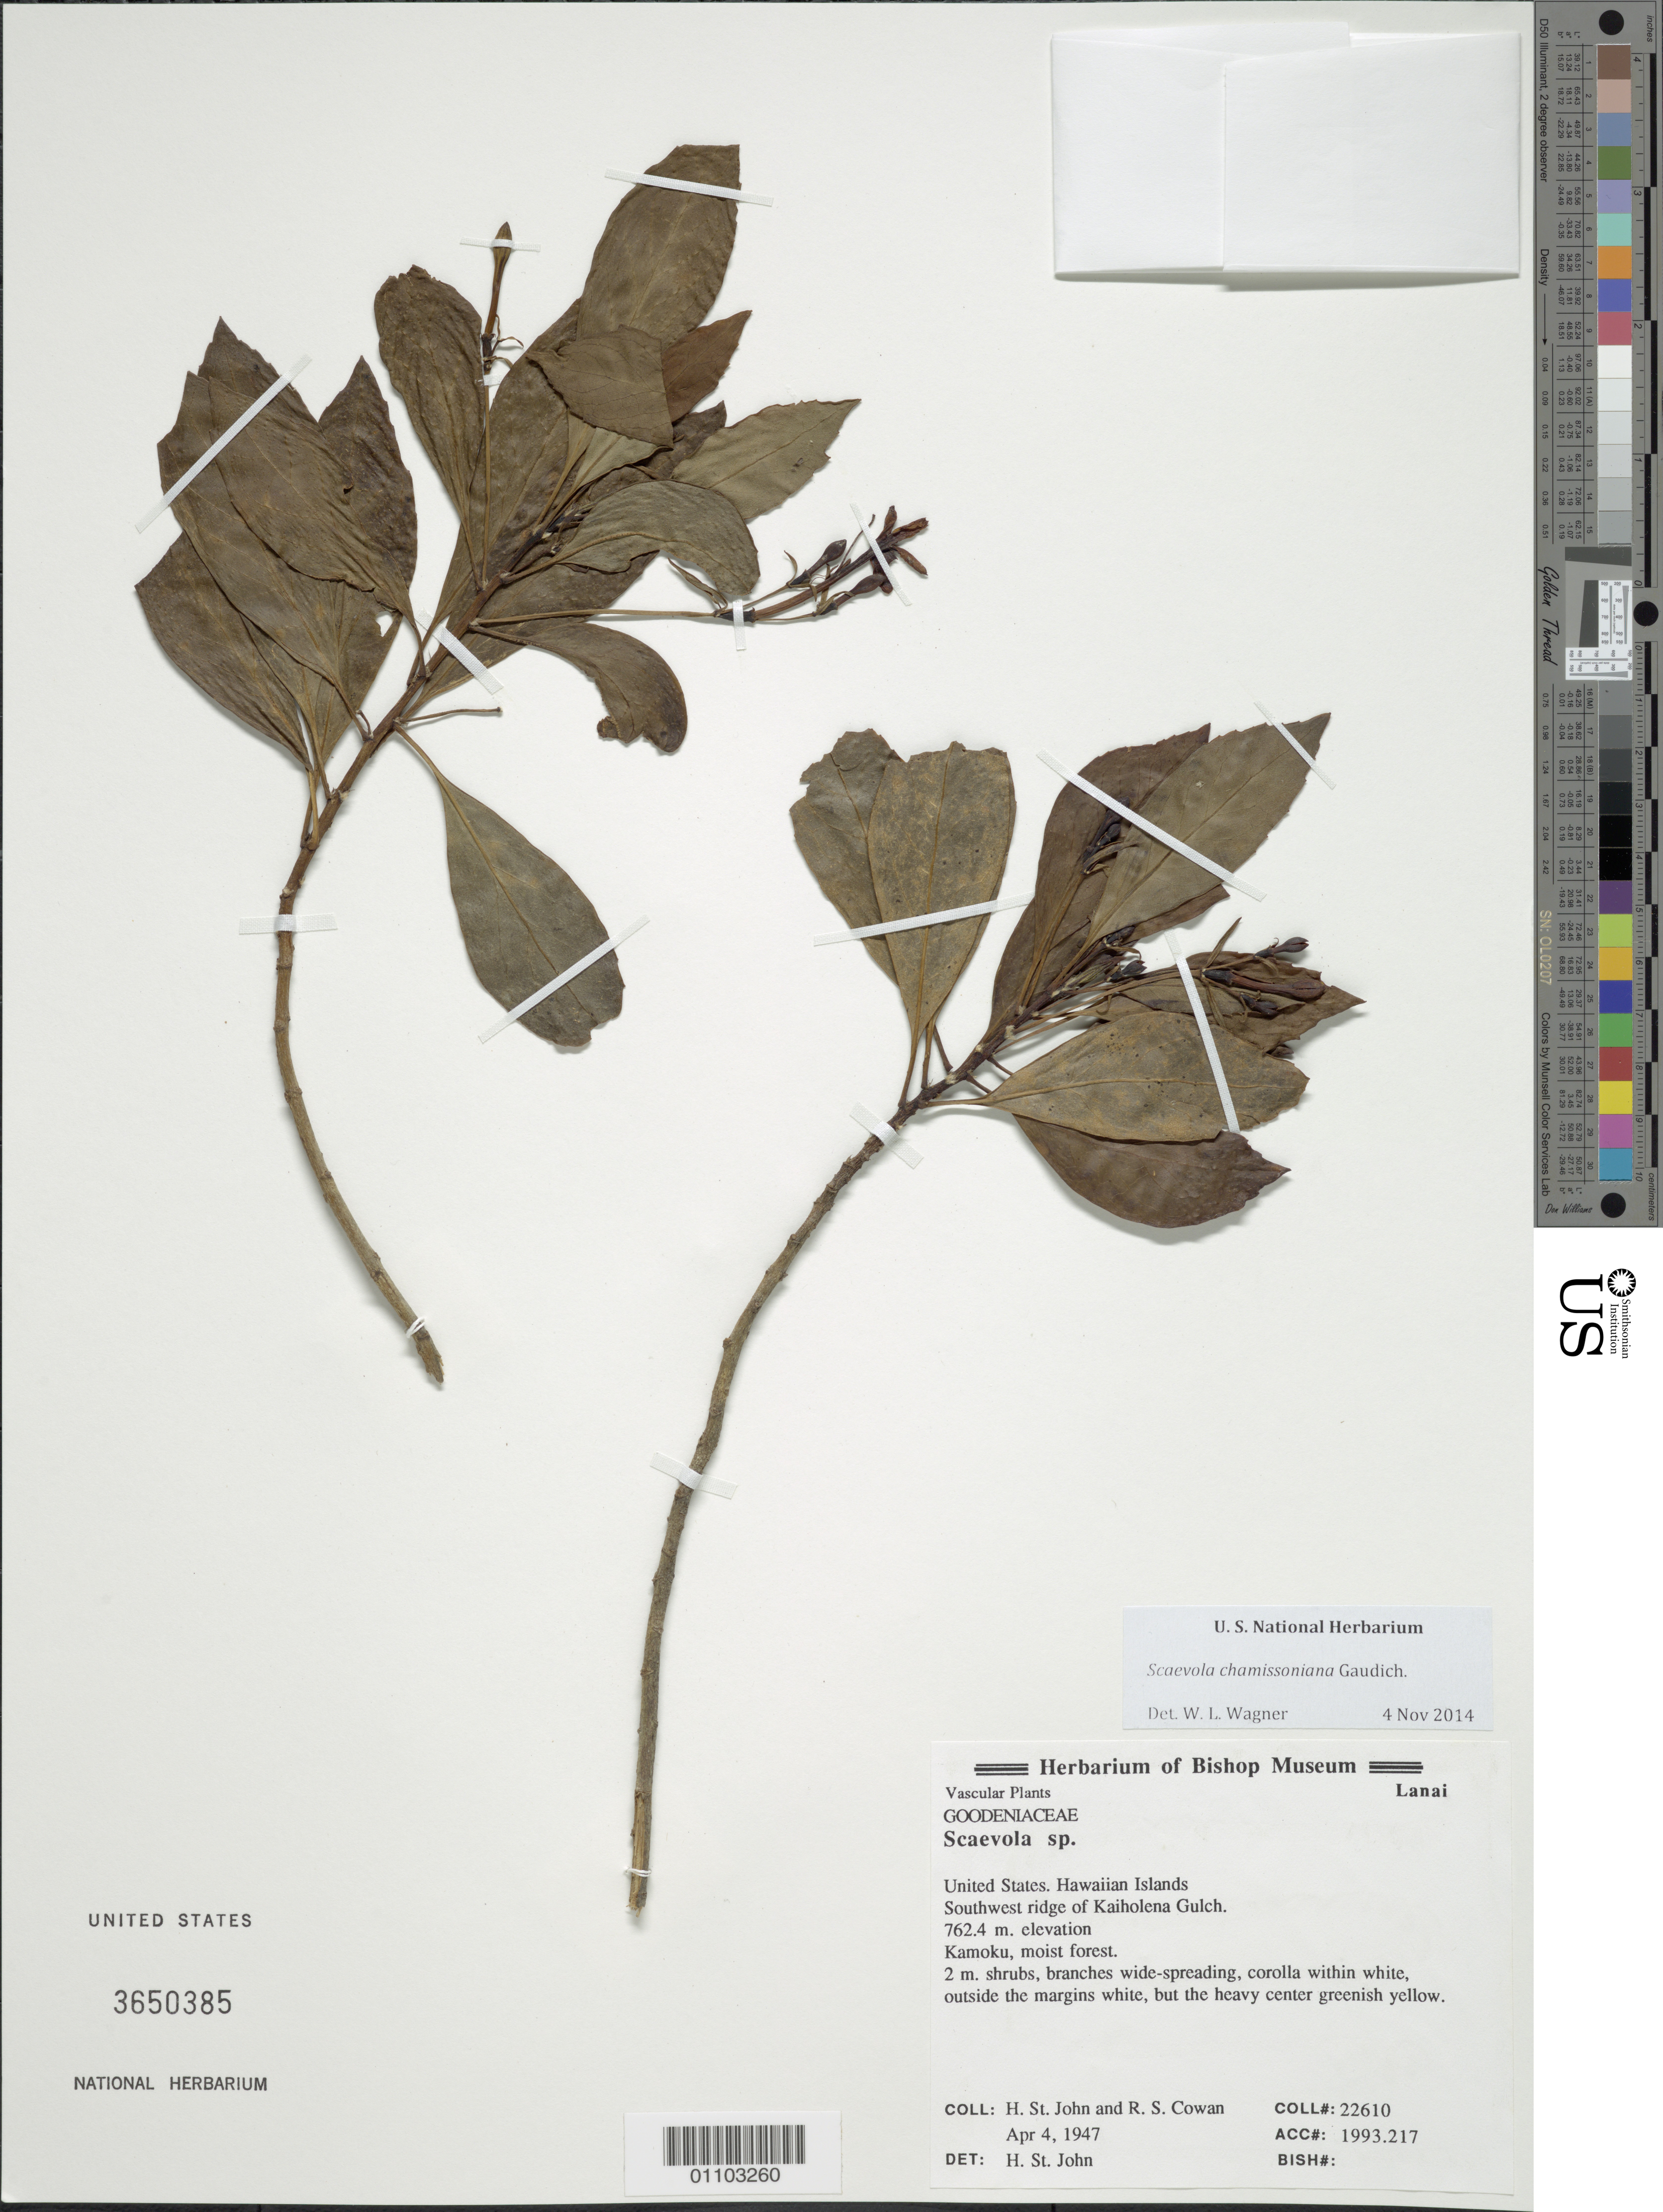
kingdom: Plantae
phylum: Tracheophyta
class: Magnoliopsida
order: Asterales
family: Goodeniaceae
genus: Scaevola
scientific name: Scaevola chamissoniana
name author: Gaudich.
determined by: Wagner, W. L., (BOT), Smithsonian Institution - National Museum of Natural History (UNITED STATES)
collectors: H. St. John & R. S. Cowan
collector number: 22610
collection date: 1947-04-04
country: United States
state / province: Hawaii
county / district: Maui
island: Lana'i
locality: SW ridge of Kaiholena Gulch, Kamoku.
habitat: Moist forest, 2 m shrubs.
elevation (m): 762.4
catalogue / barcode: US 3650385